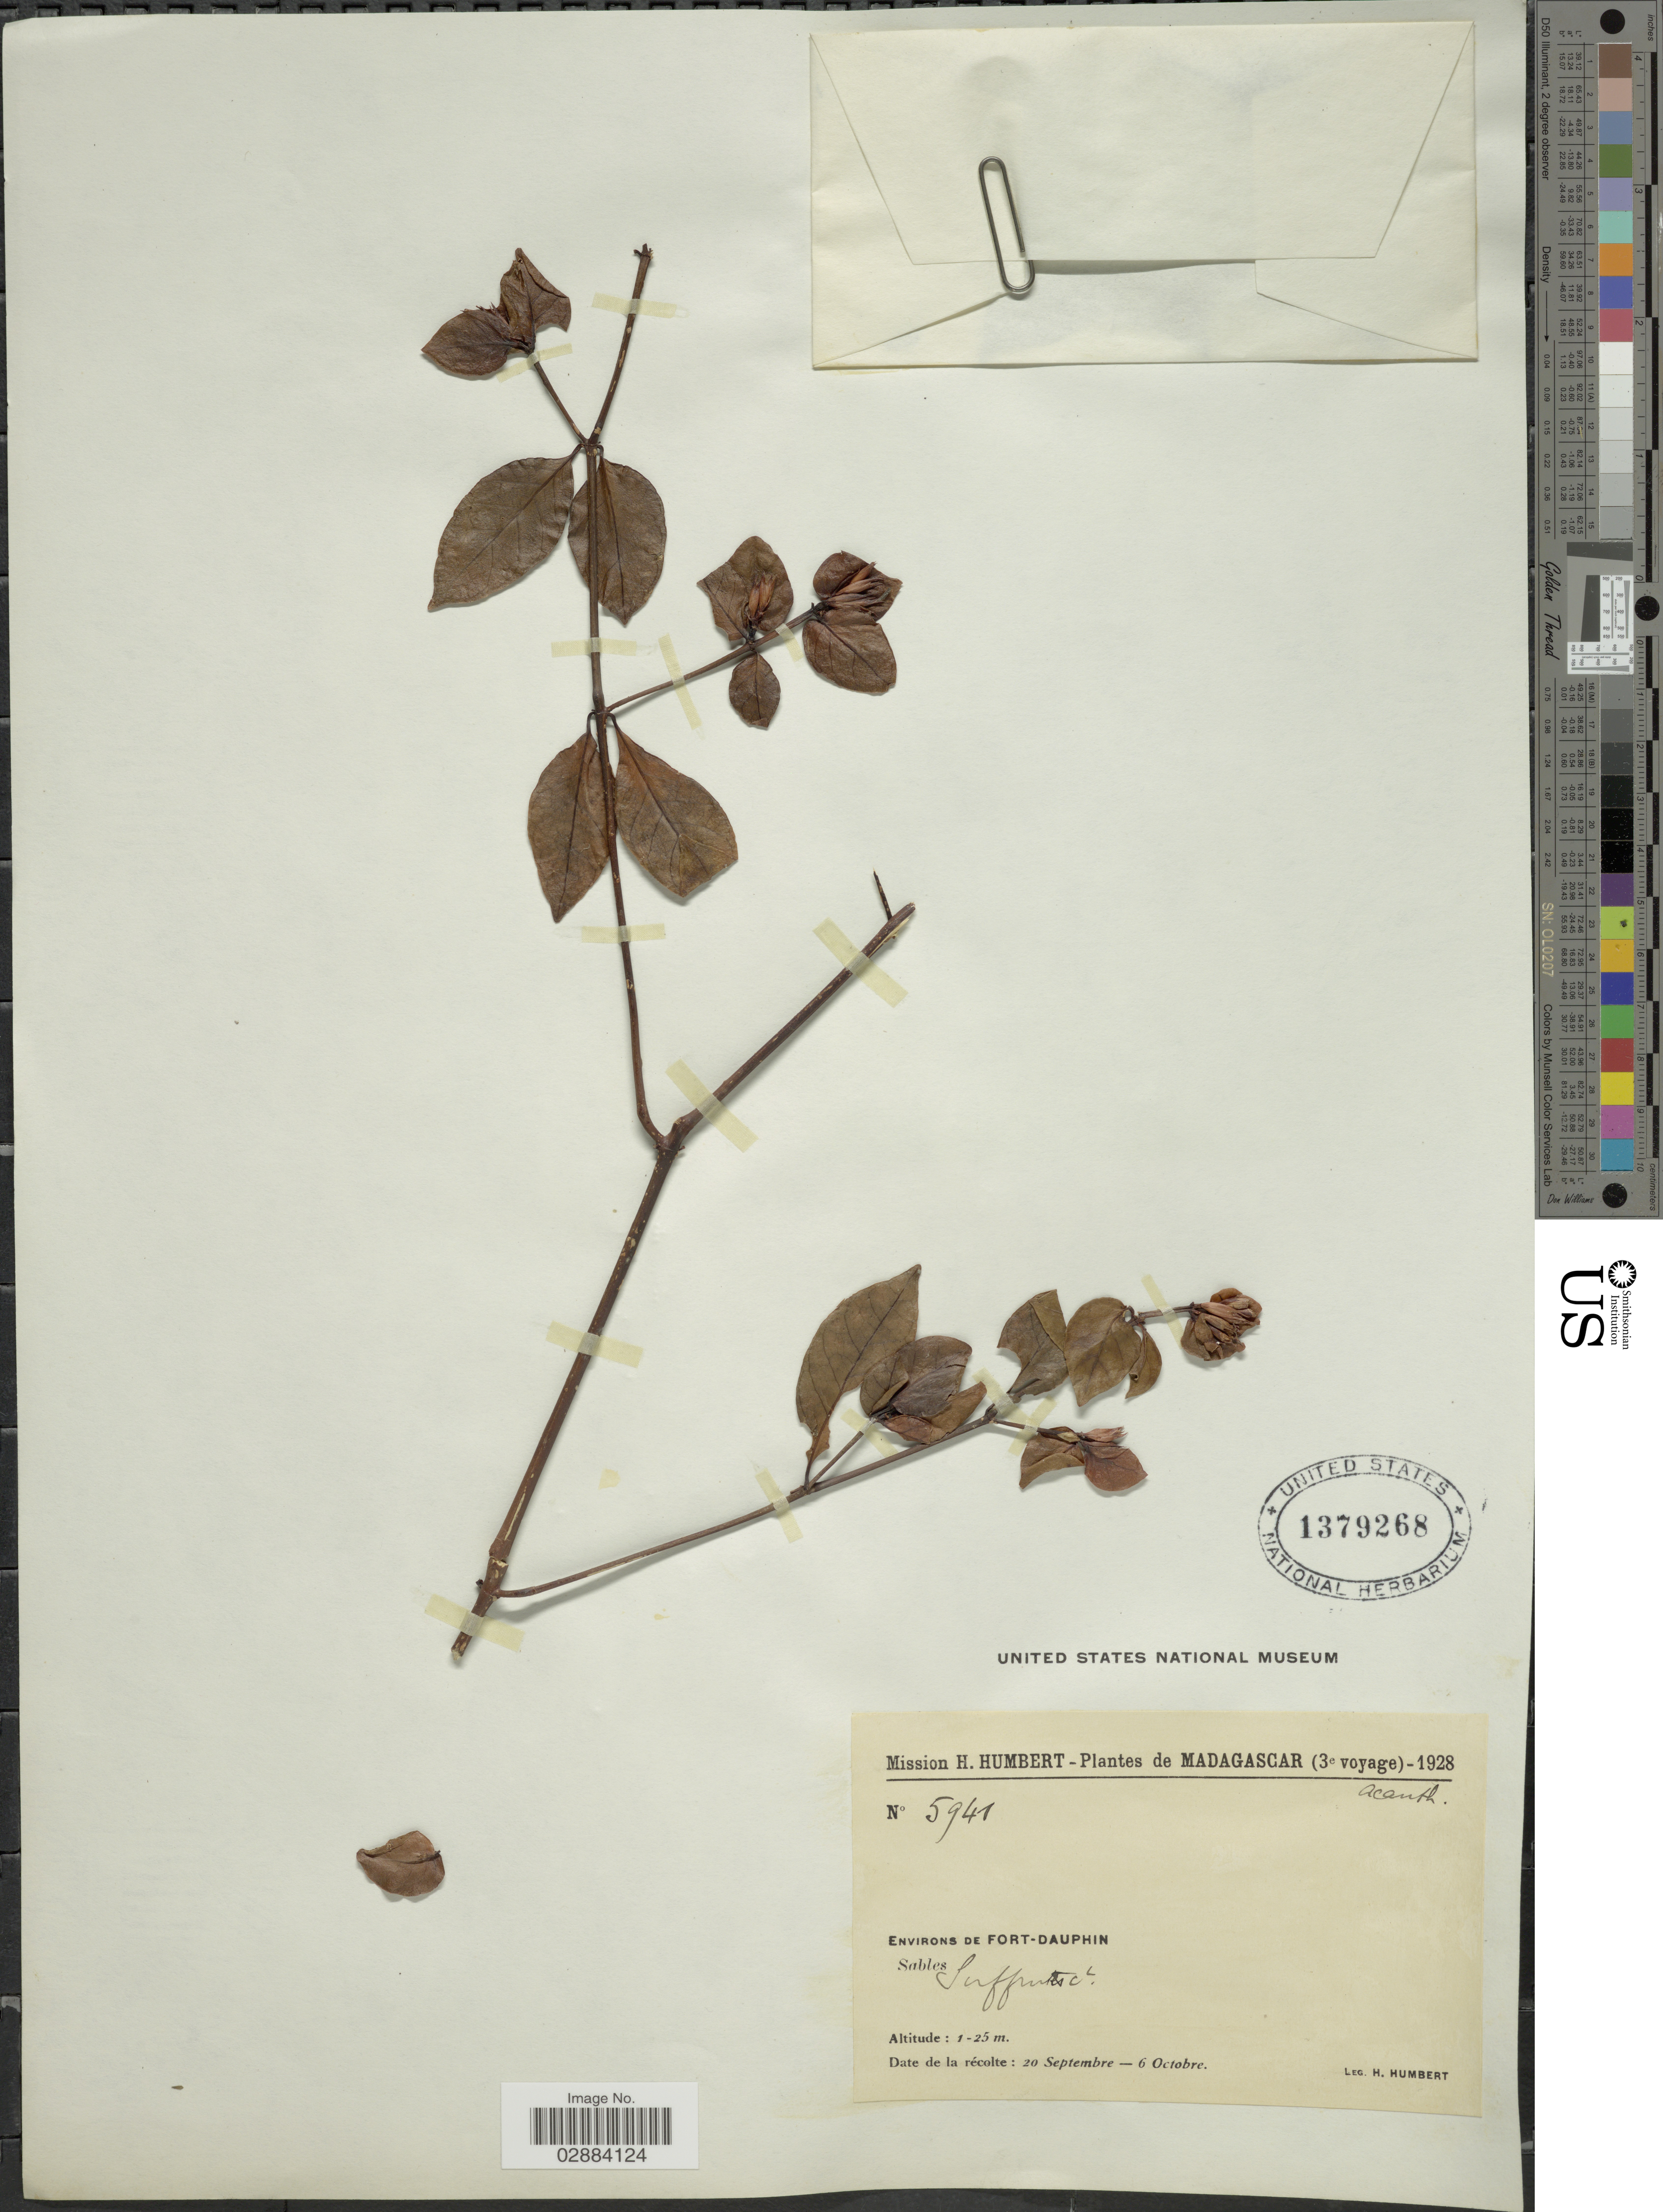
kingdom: Plantae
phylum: Tracheophyta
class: Magnoliopsida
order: Lamiales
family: Acanthaceae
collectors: H. Humbert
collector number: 5941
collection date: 1928-09-20/1928-10-06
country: Madagascar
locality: Environs de Fort-Dauphin. Sables.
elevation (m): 1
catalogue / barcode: US 1379268